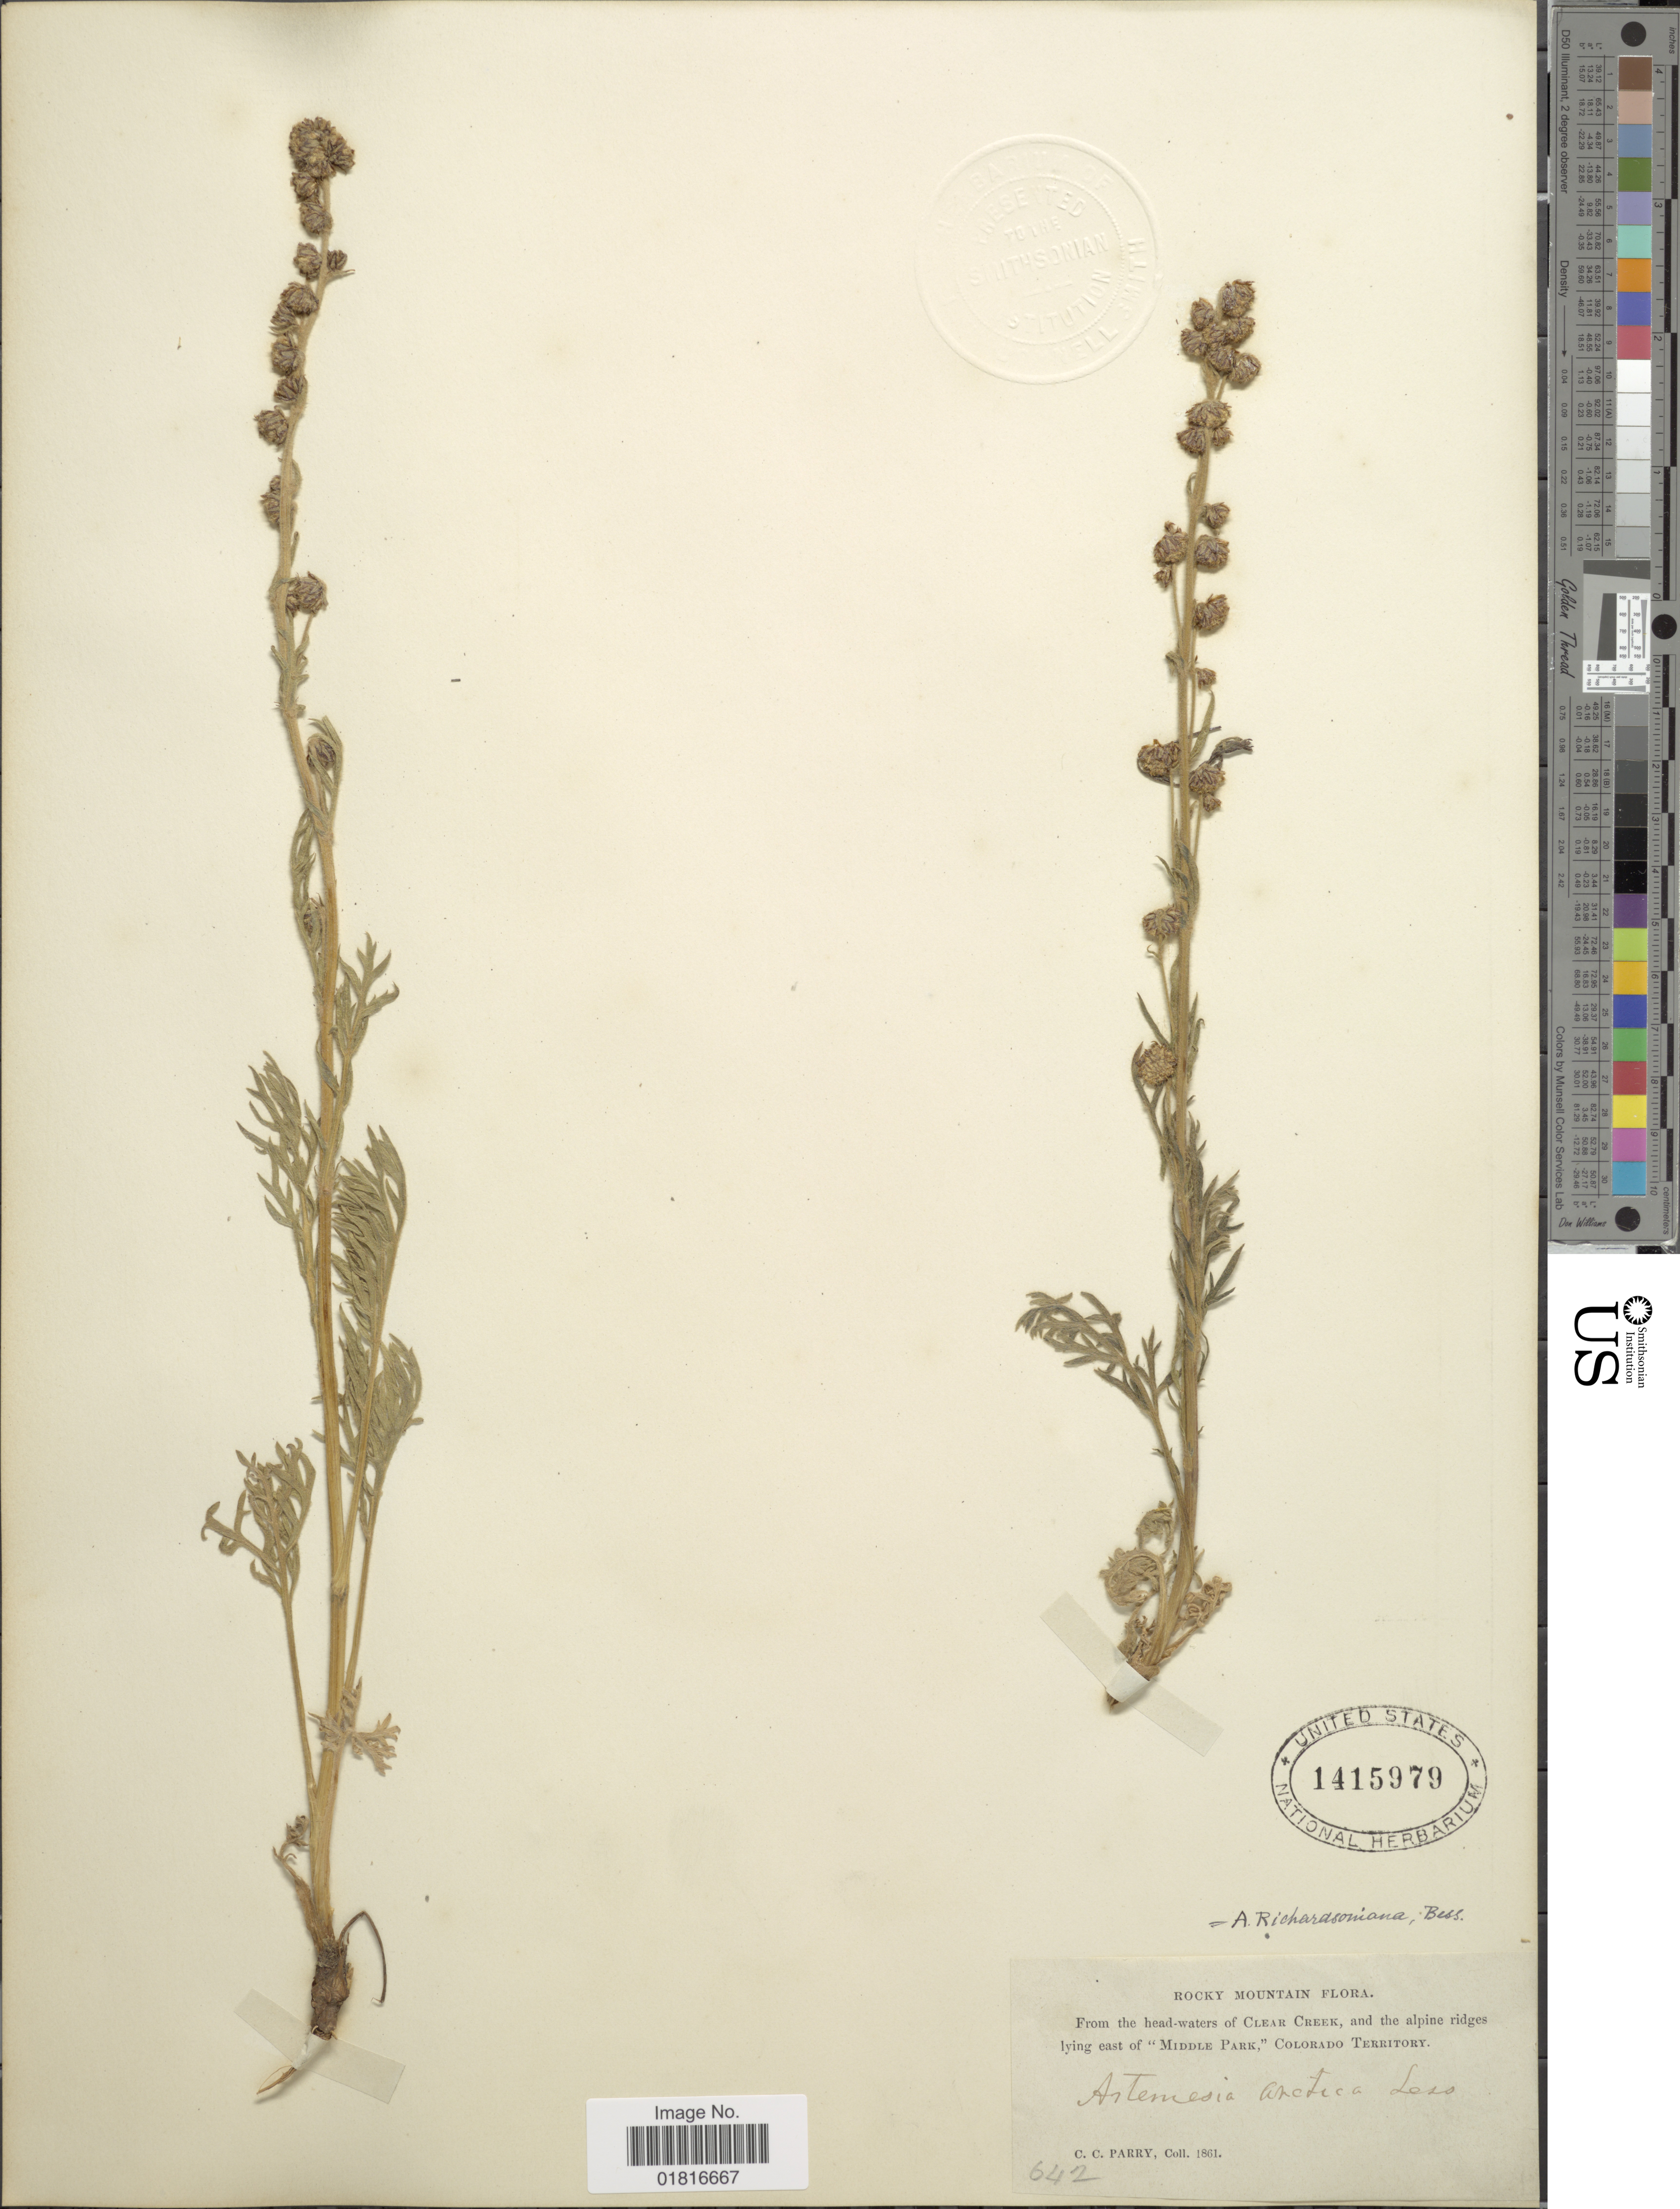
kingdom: Plantae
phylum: Tracheophyta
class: Magnoliopsida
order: Asterales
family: Asteraceae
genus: Artemisia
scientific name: Artemisia richardsoniana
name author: Hook.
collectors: C. C. Parry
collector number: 642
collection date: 1861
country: United States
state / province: Colorado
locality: Rocky Mountain, From the head-waters of Clear Creek, and the alpine ridges lying east of 'Midlle Peak,'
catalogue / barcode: US 1415979